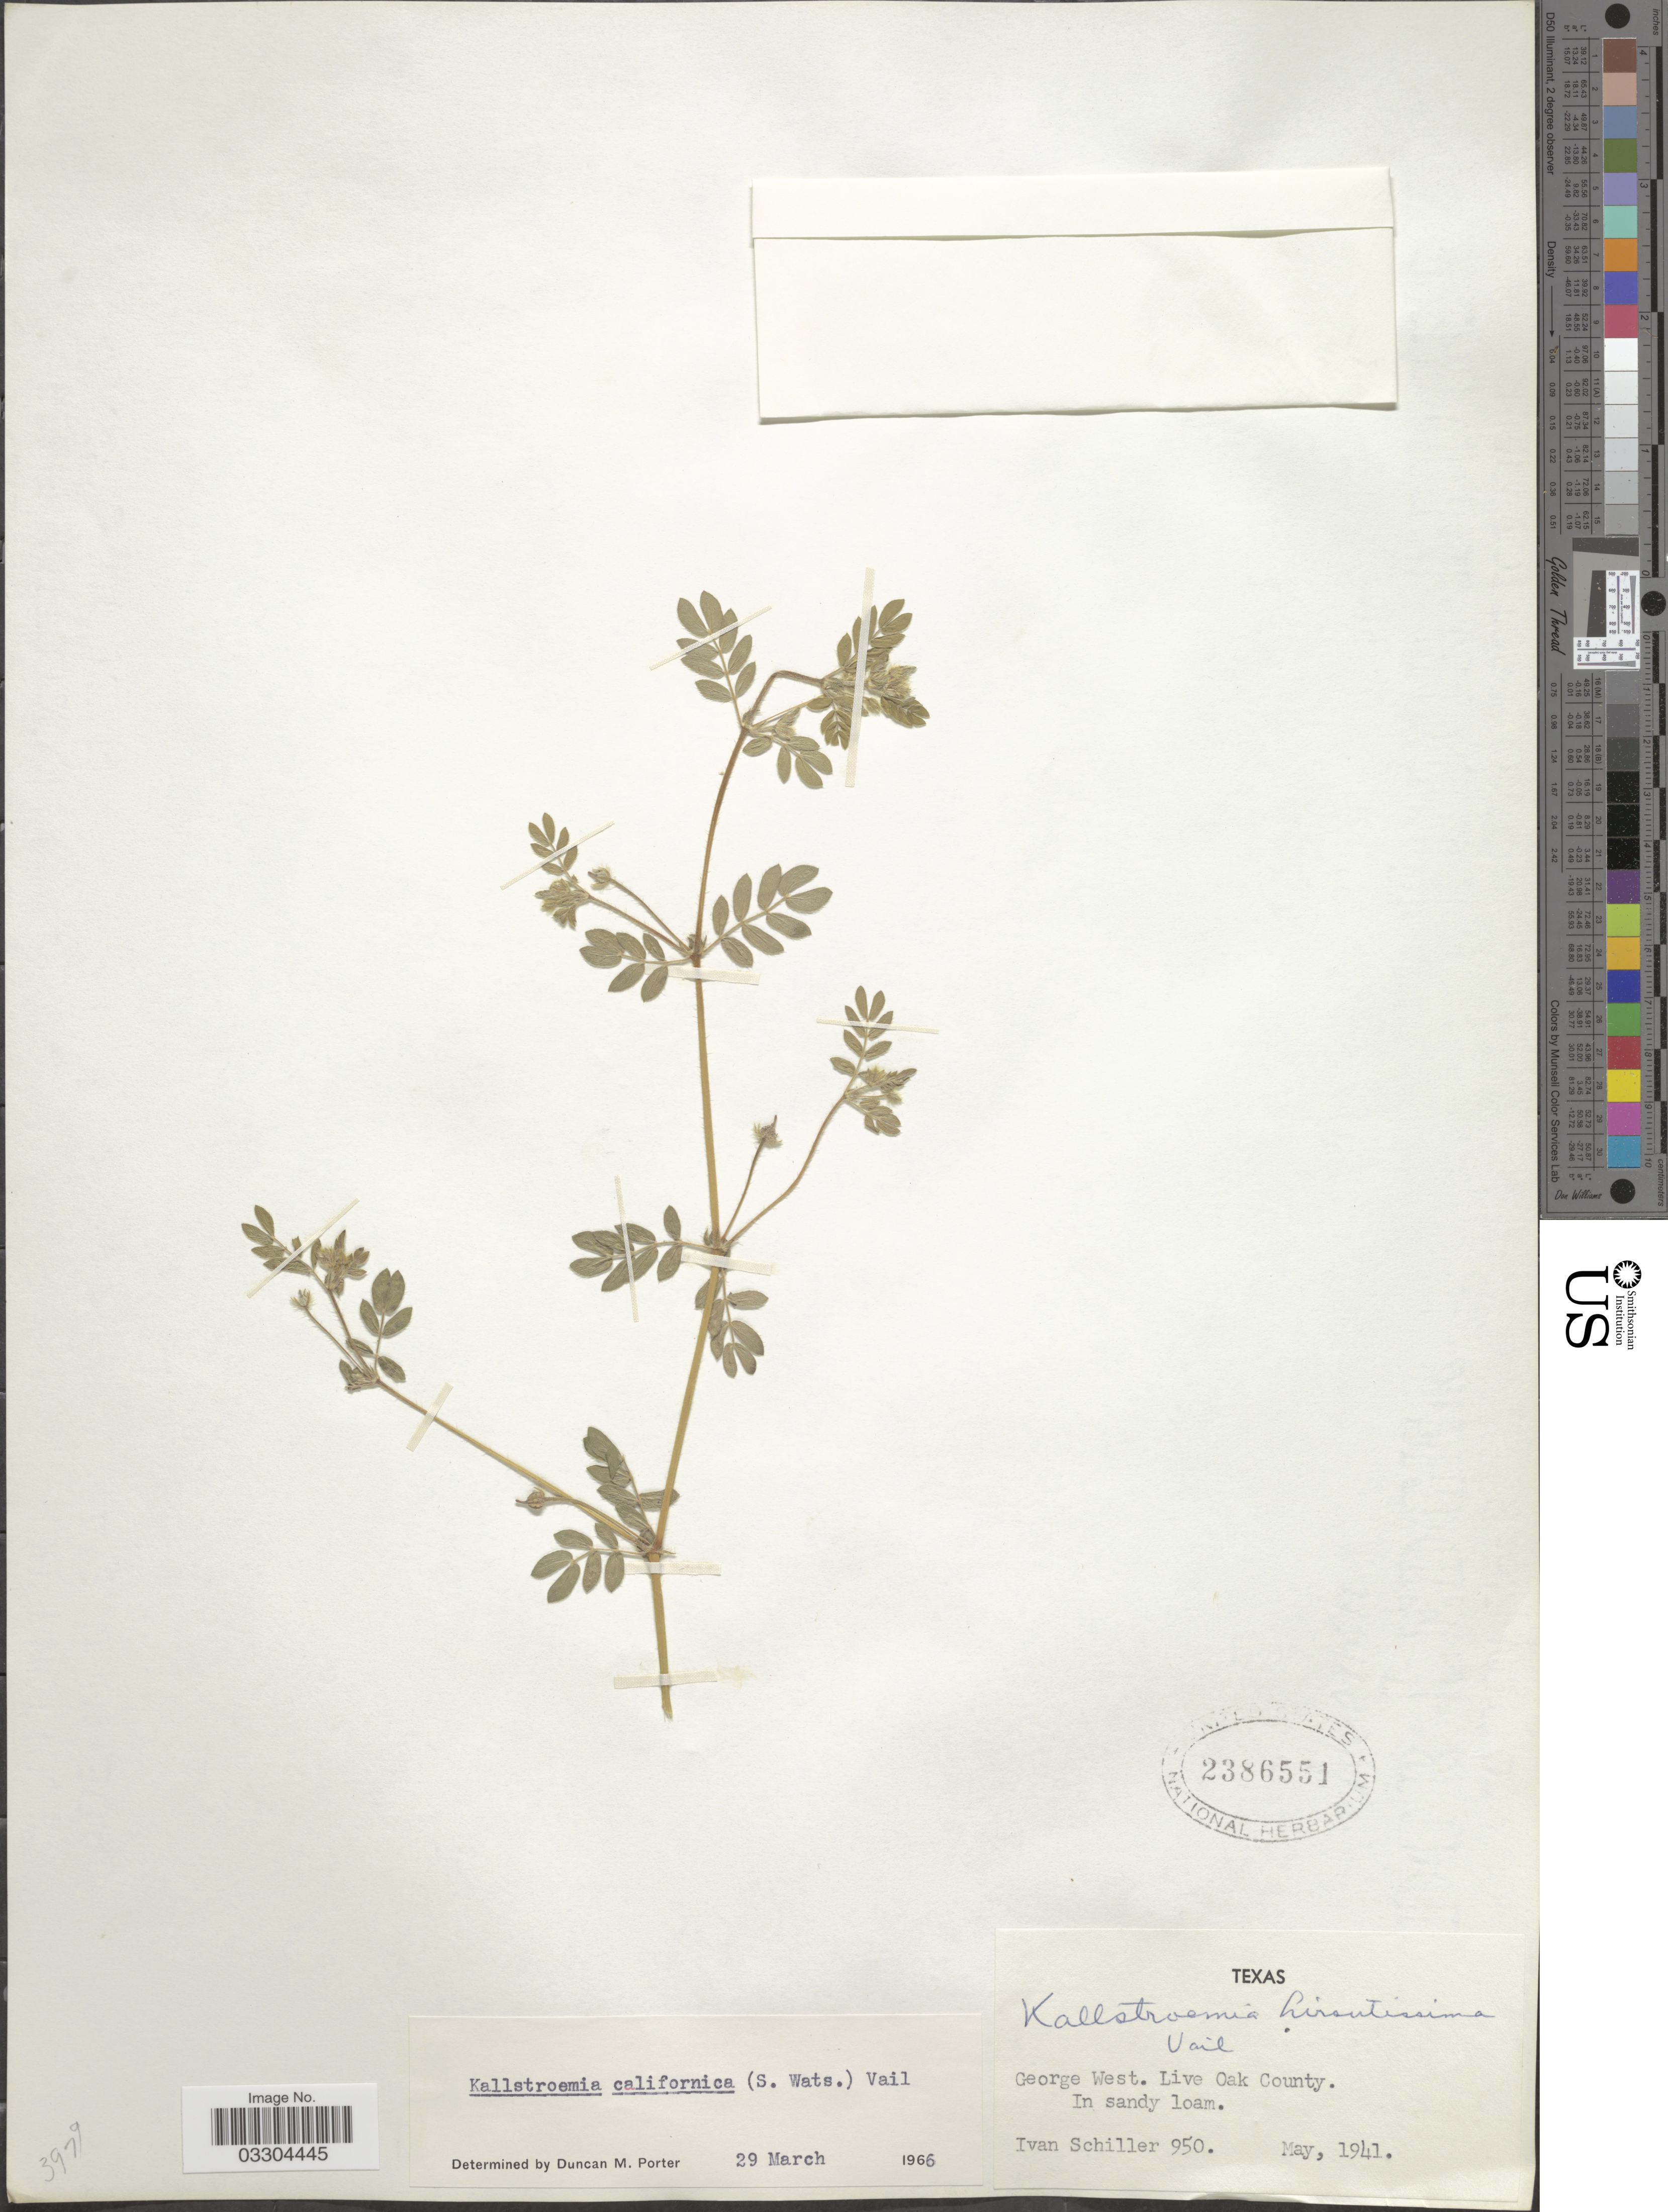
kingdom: Plantae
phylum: Tracheophyta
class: Magnoliopsida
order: Zygophyllales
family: Zygophyllaceae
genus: Kallstroemia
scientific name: Kallstroemia californica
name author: (S. Watson) Vail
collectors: I. Schiller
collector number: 950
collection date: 1941-05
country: United States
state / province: Texas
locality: George West. Live Oak County.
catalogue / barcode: US 2386551